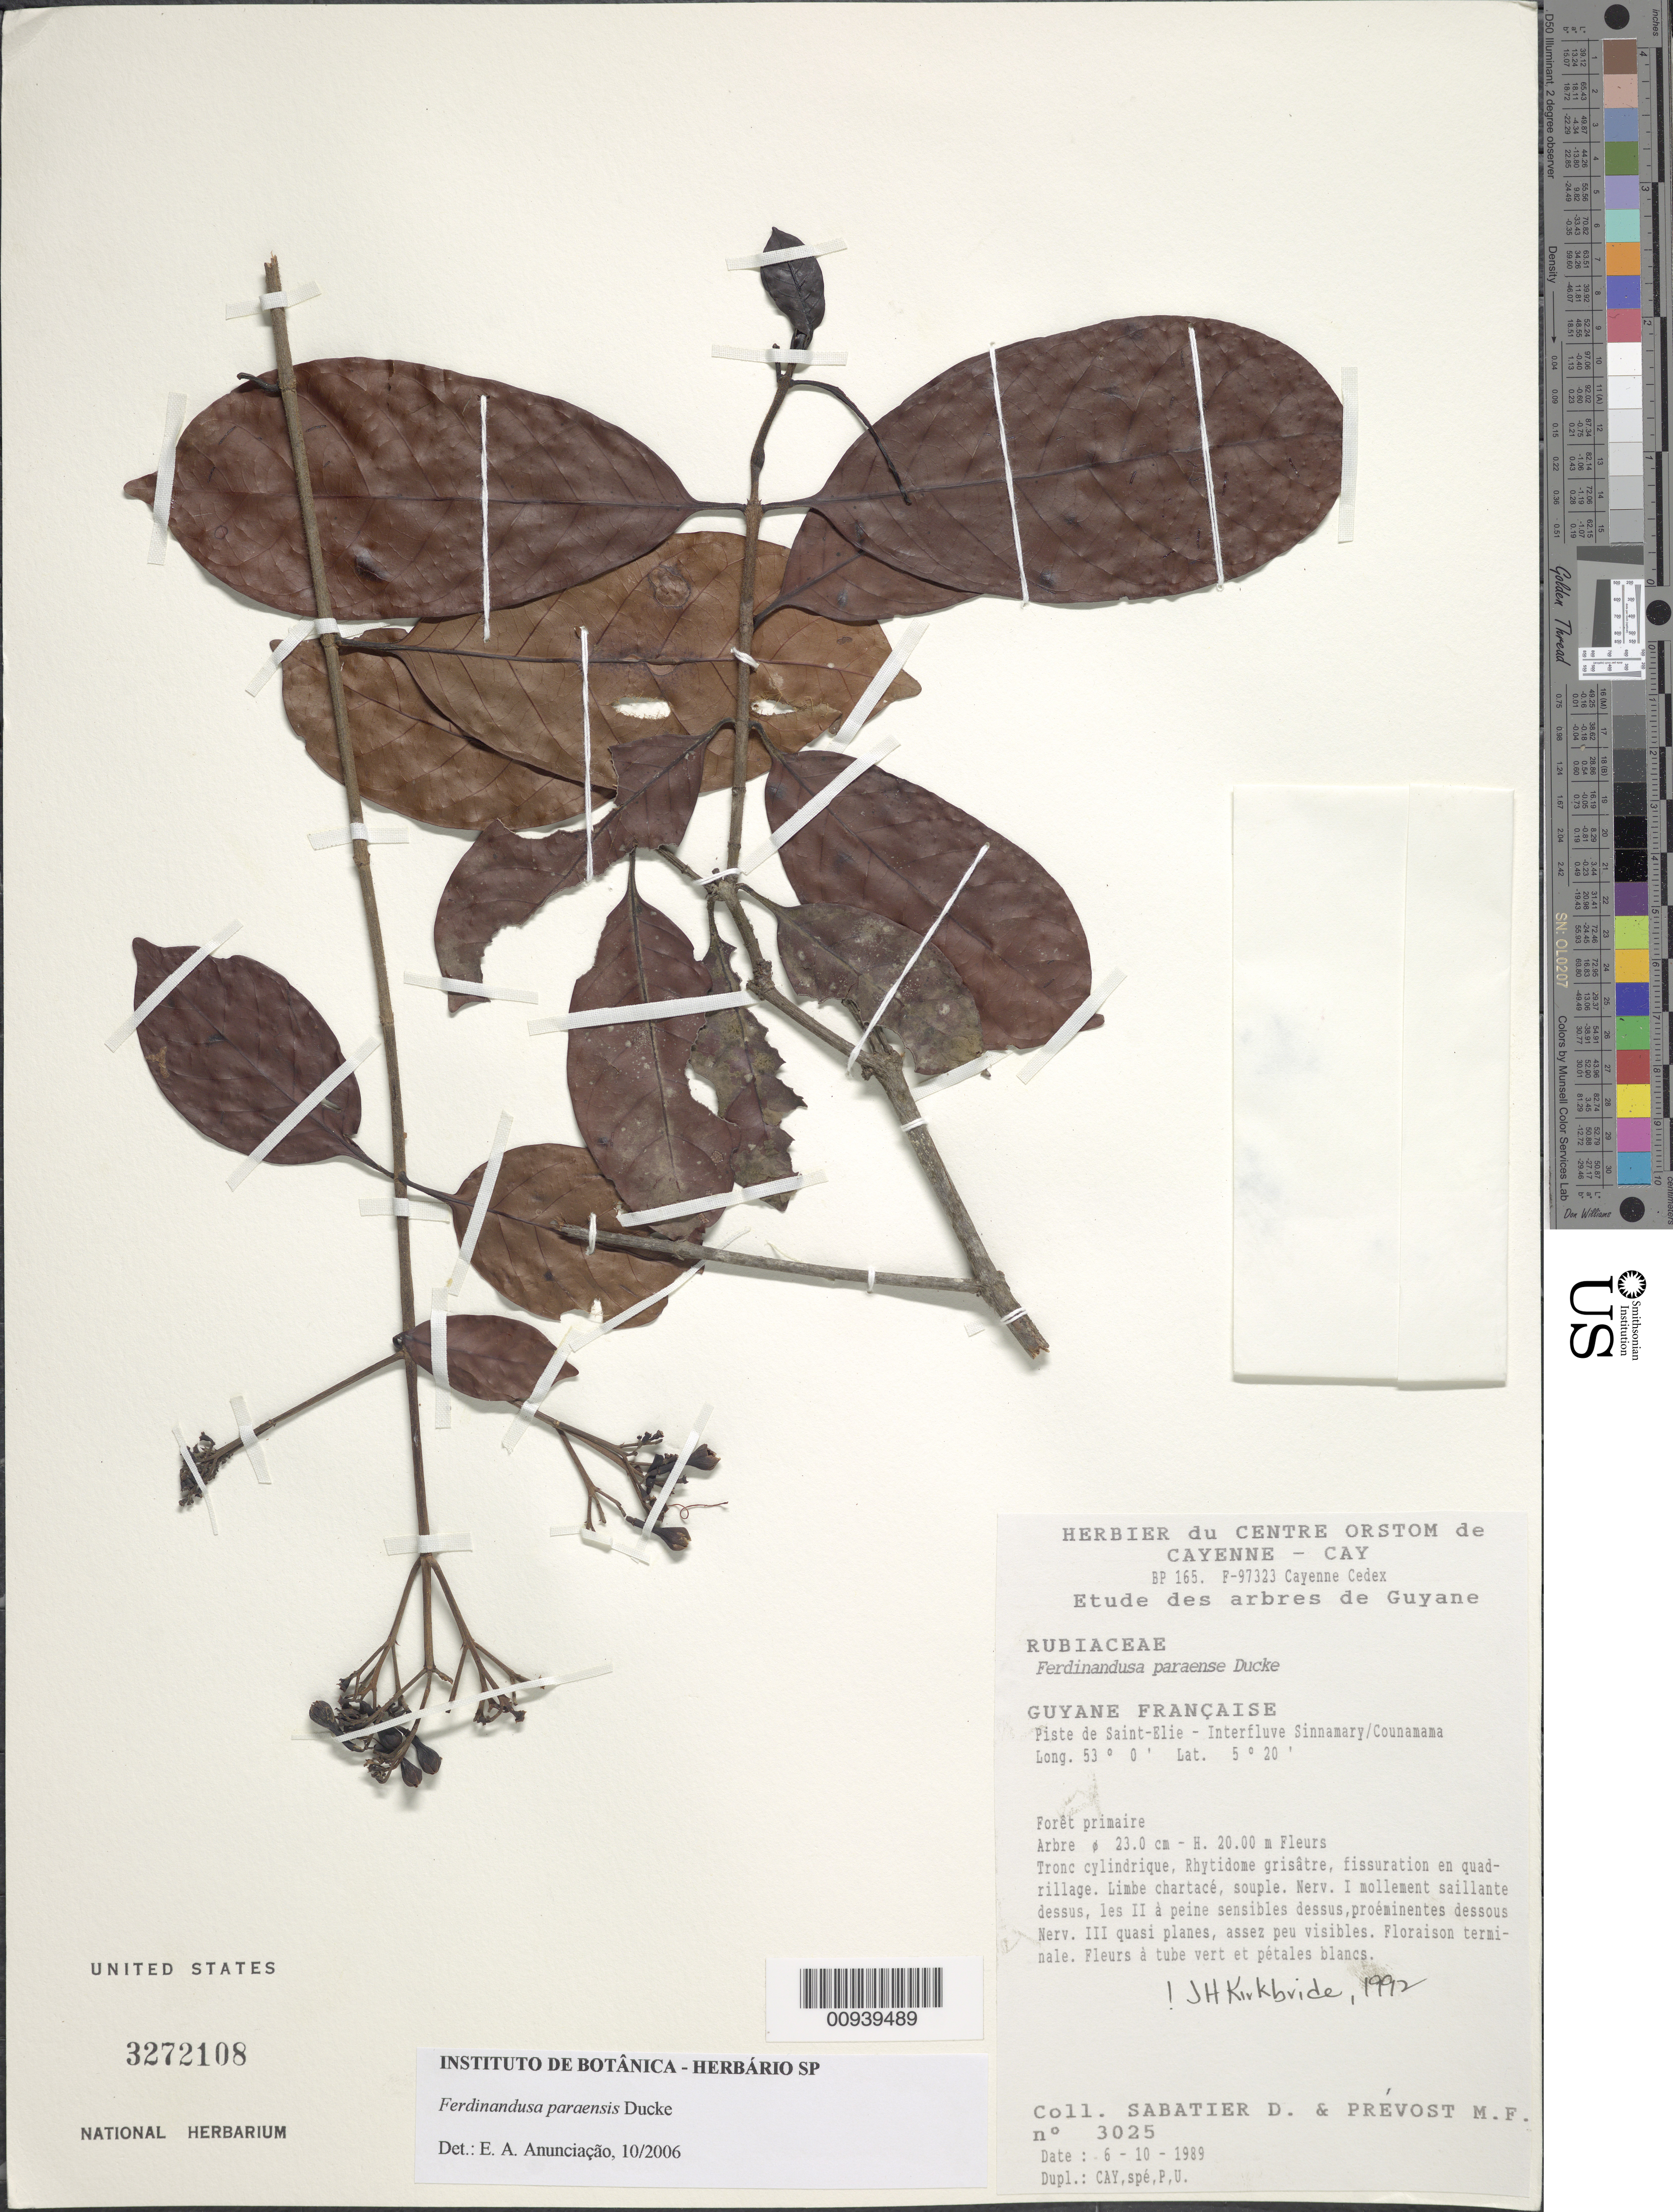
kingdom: Plantae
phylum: Tracheophyta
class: Magnoliopsida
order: Gentianales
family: Rubiaceae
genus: Ferdinandusa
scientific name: Ferdinandusa paraensis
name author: Ducke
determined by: Anunciação, E. A. d.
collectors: D. Sabatier & M.-F. Prévost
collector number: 3025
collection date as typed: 6-Oct-89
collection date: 1989-10-06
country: French Guiana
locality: Piste de Saint-Élie, interfleuve Sinnamary-Counamama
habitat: Primary forest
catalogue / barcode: US 3272108